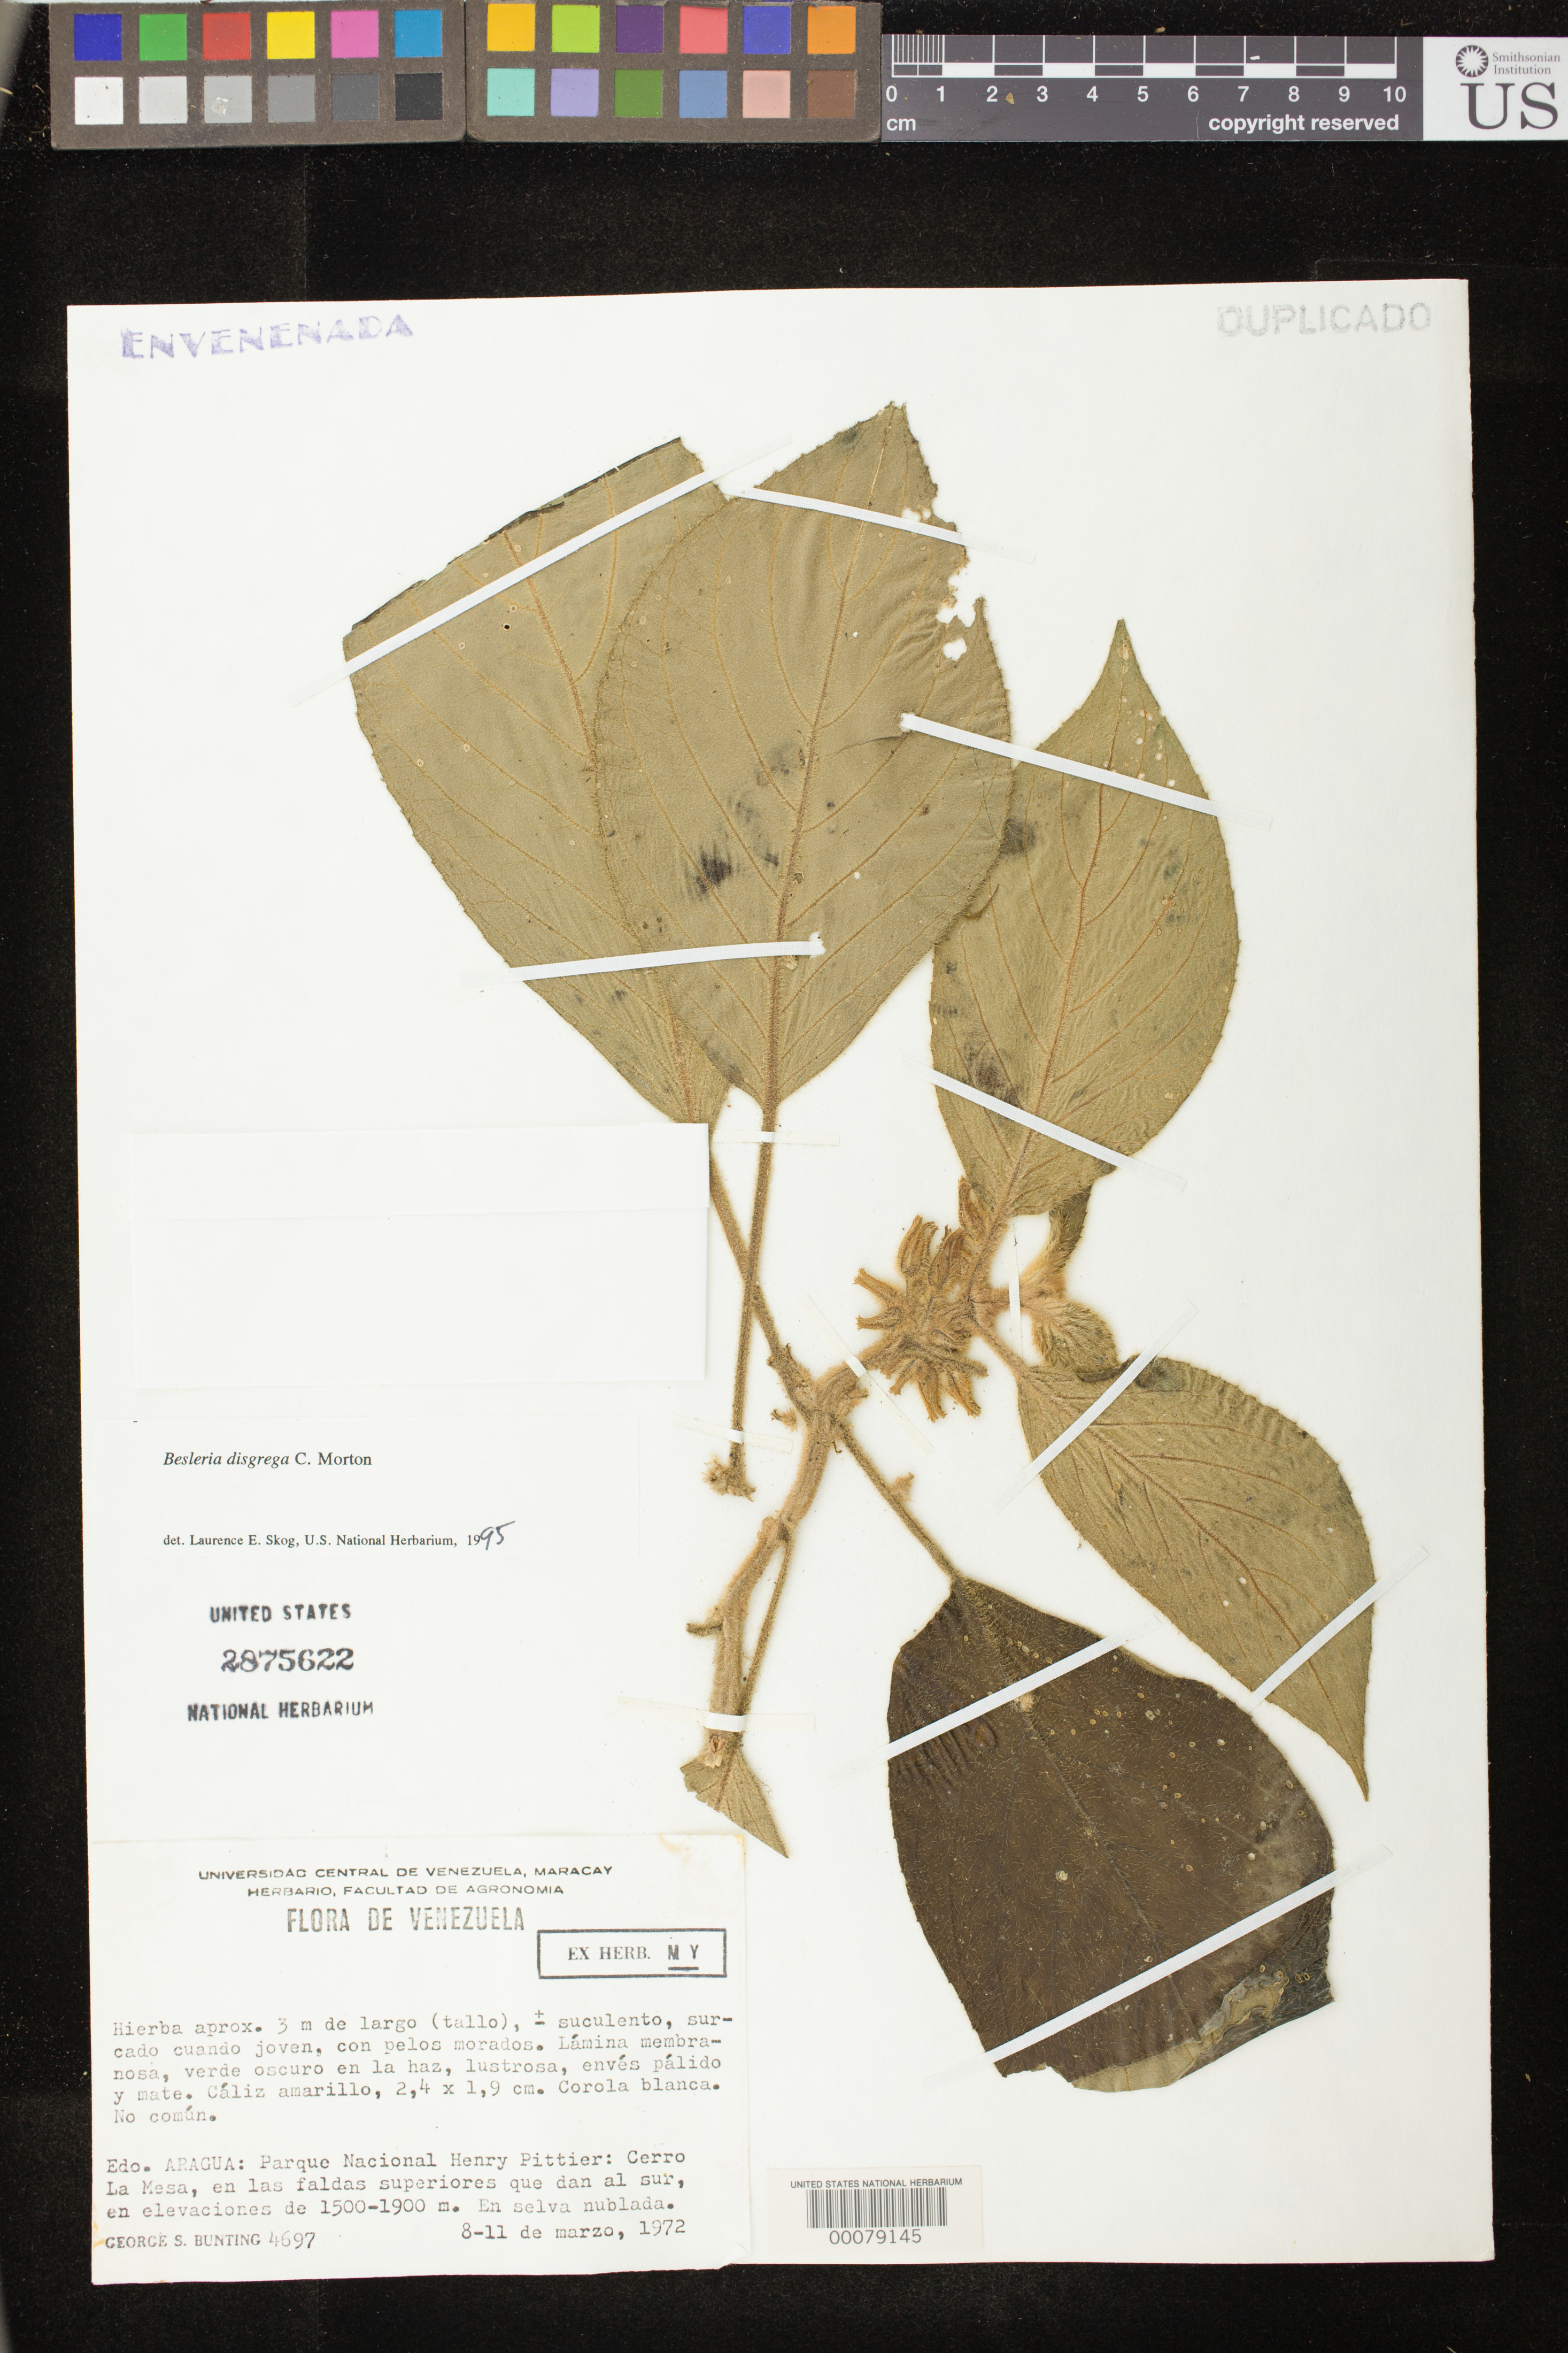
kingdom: Plantae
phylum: Tracheophyta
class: Magnoliopsida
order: Lamiales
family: Gesneriaceae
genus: Besleria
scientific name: Besleria disgrega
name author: C.V. Morton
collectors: G. S. Bunting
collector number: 4697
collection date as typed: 8-11 Mar 1972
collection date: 1972-03-08/1972-03-11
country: Venezuela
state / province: Aragua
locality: Parque Nacional Henry Pittier, Cerro La Mesa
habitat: In cloud forest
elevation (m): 1500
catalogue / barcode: US 2875622